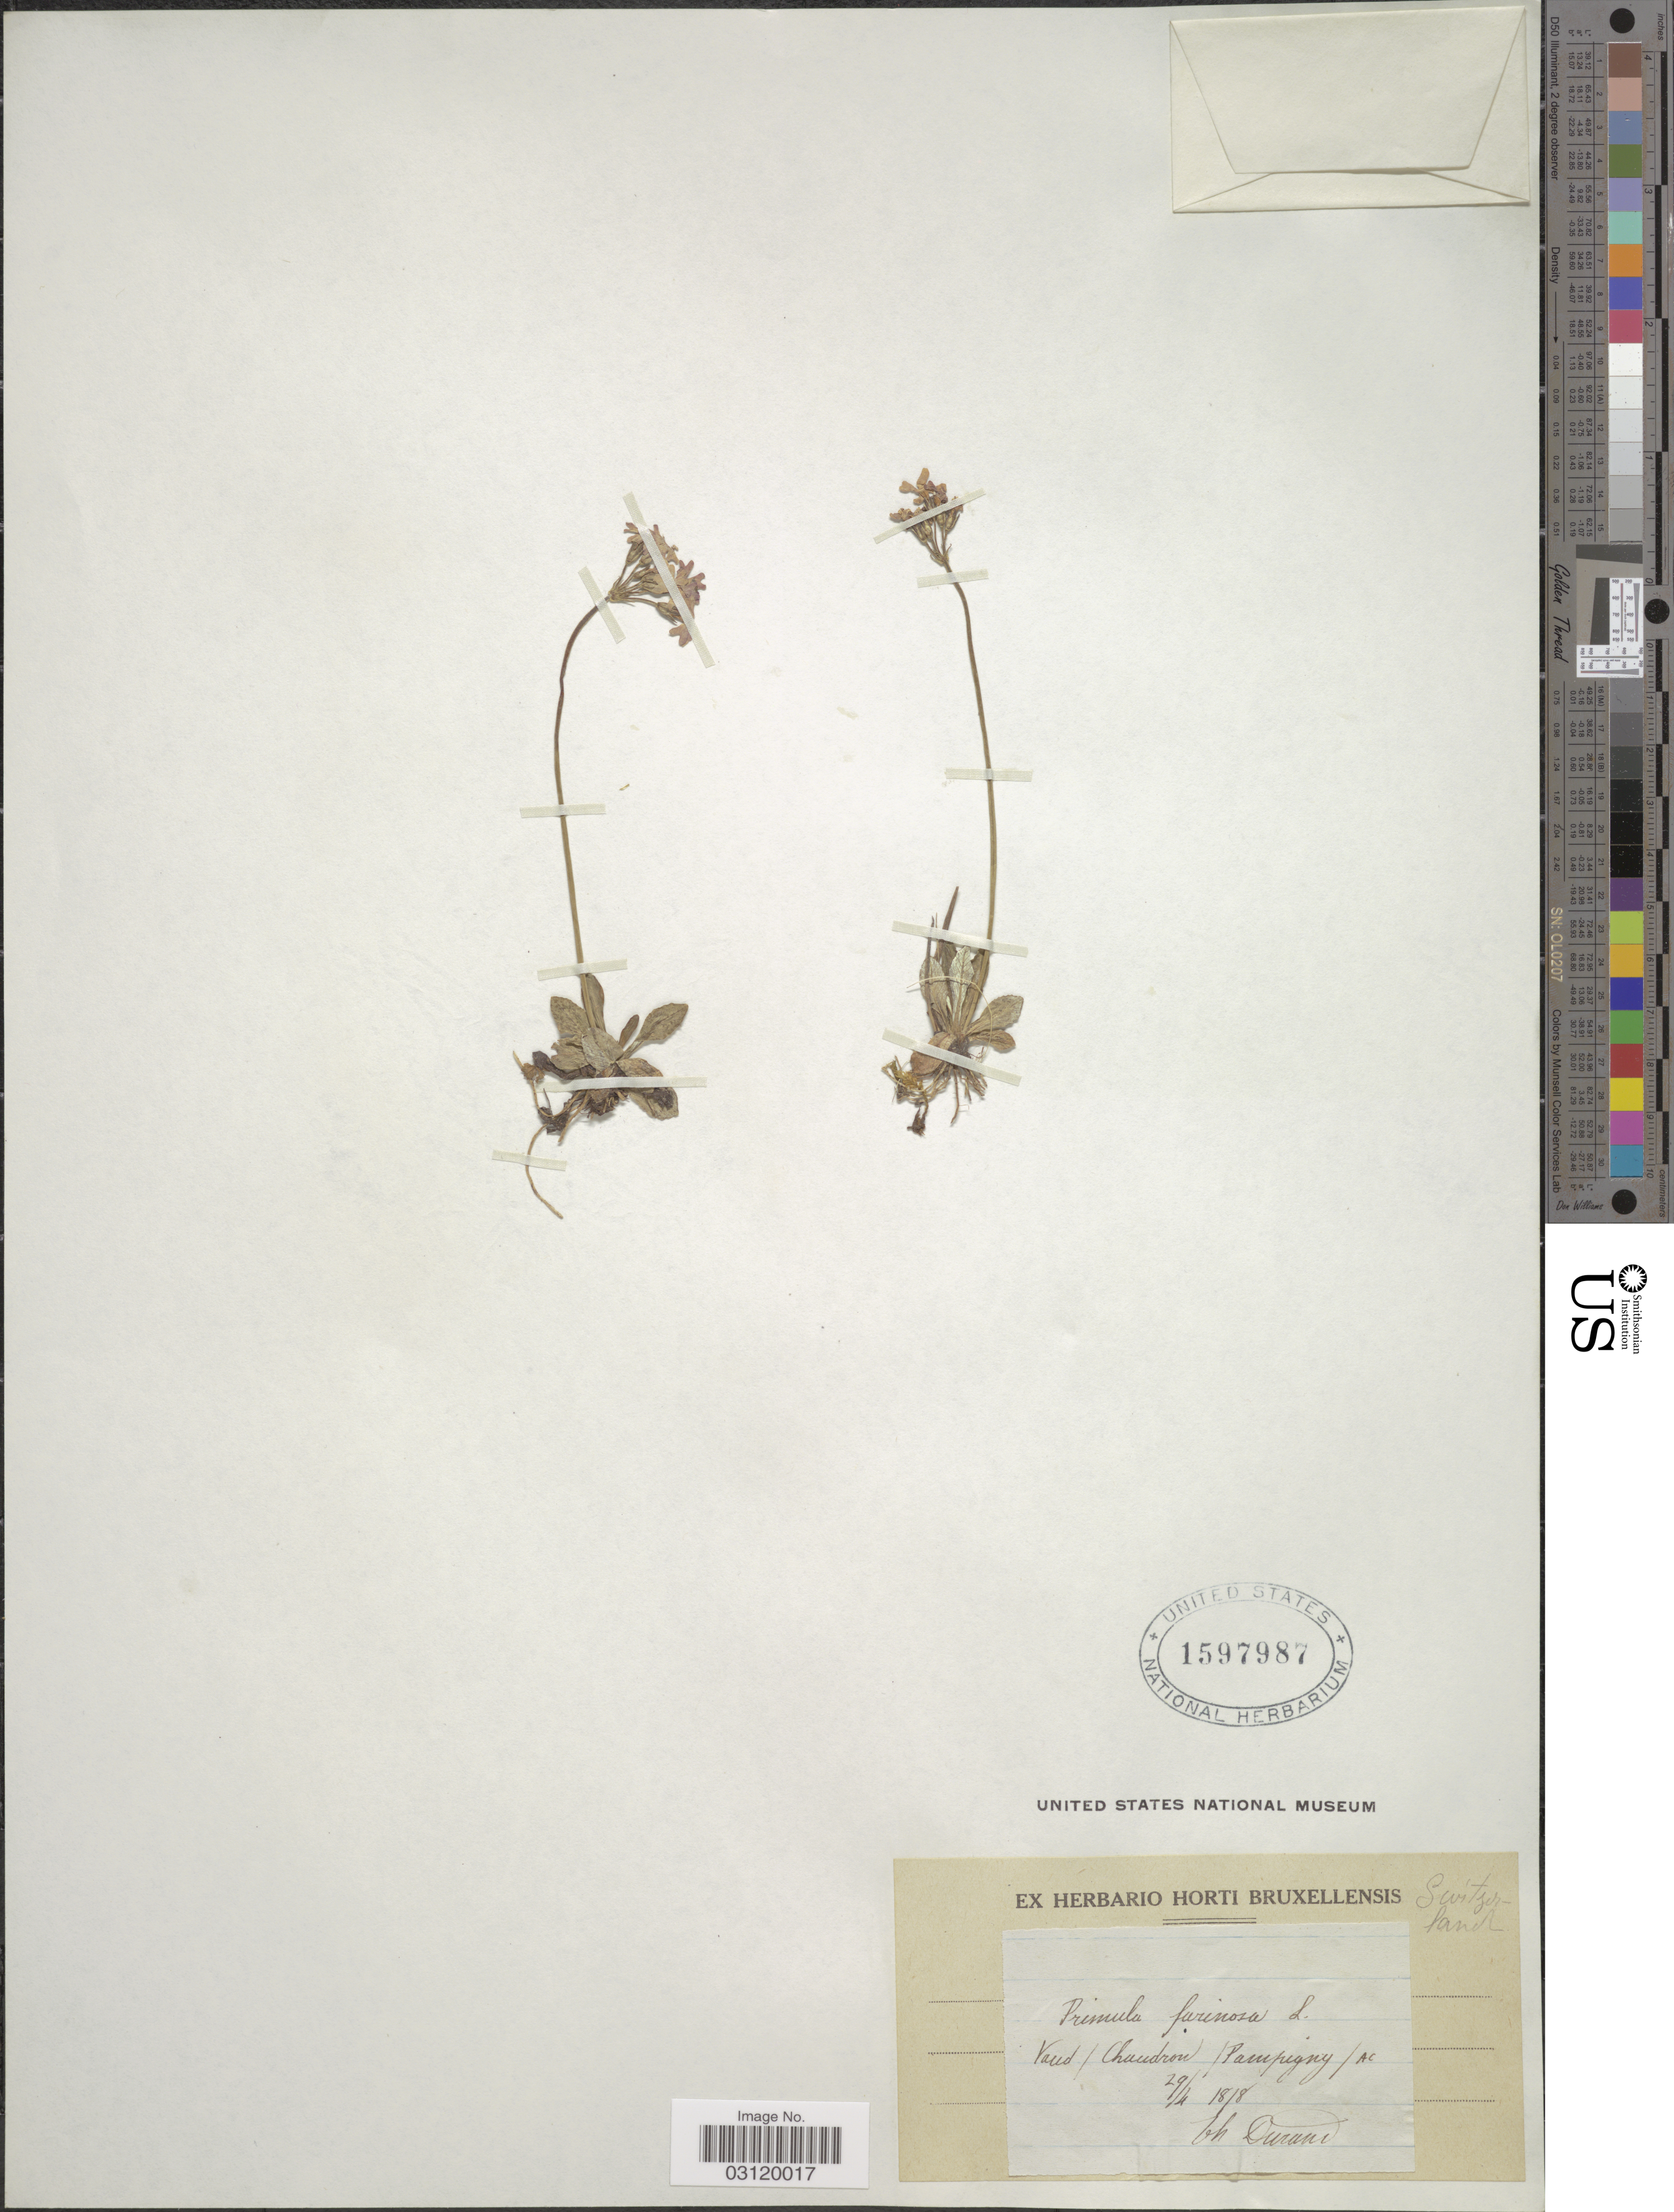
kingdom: Plantae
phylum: Tracheophyta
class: Magnoliopsida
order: Ericales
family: Primulaceae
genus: Primula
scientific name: Primula farinosa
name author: L.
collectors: T. Durand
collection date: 1818-04-29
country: Switzerland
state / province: Vaud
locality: Chaudron/Pampigny/Ac.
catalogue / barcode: US 1597987